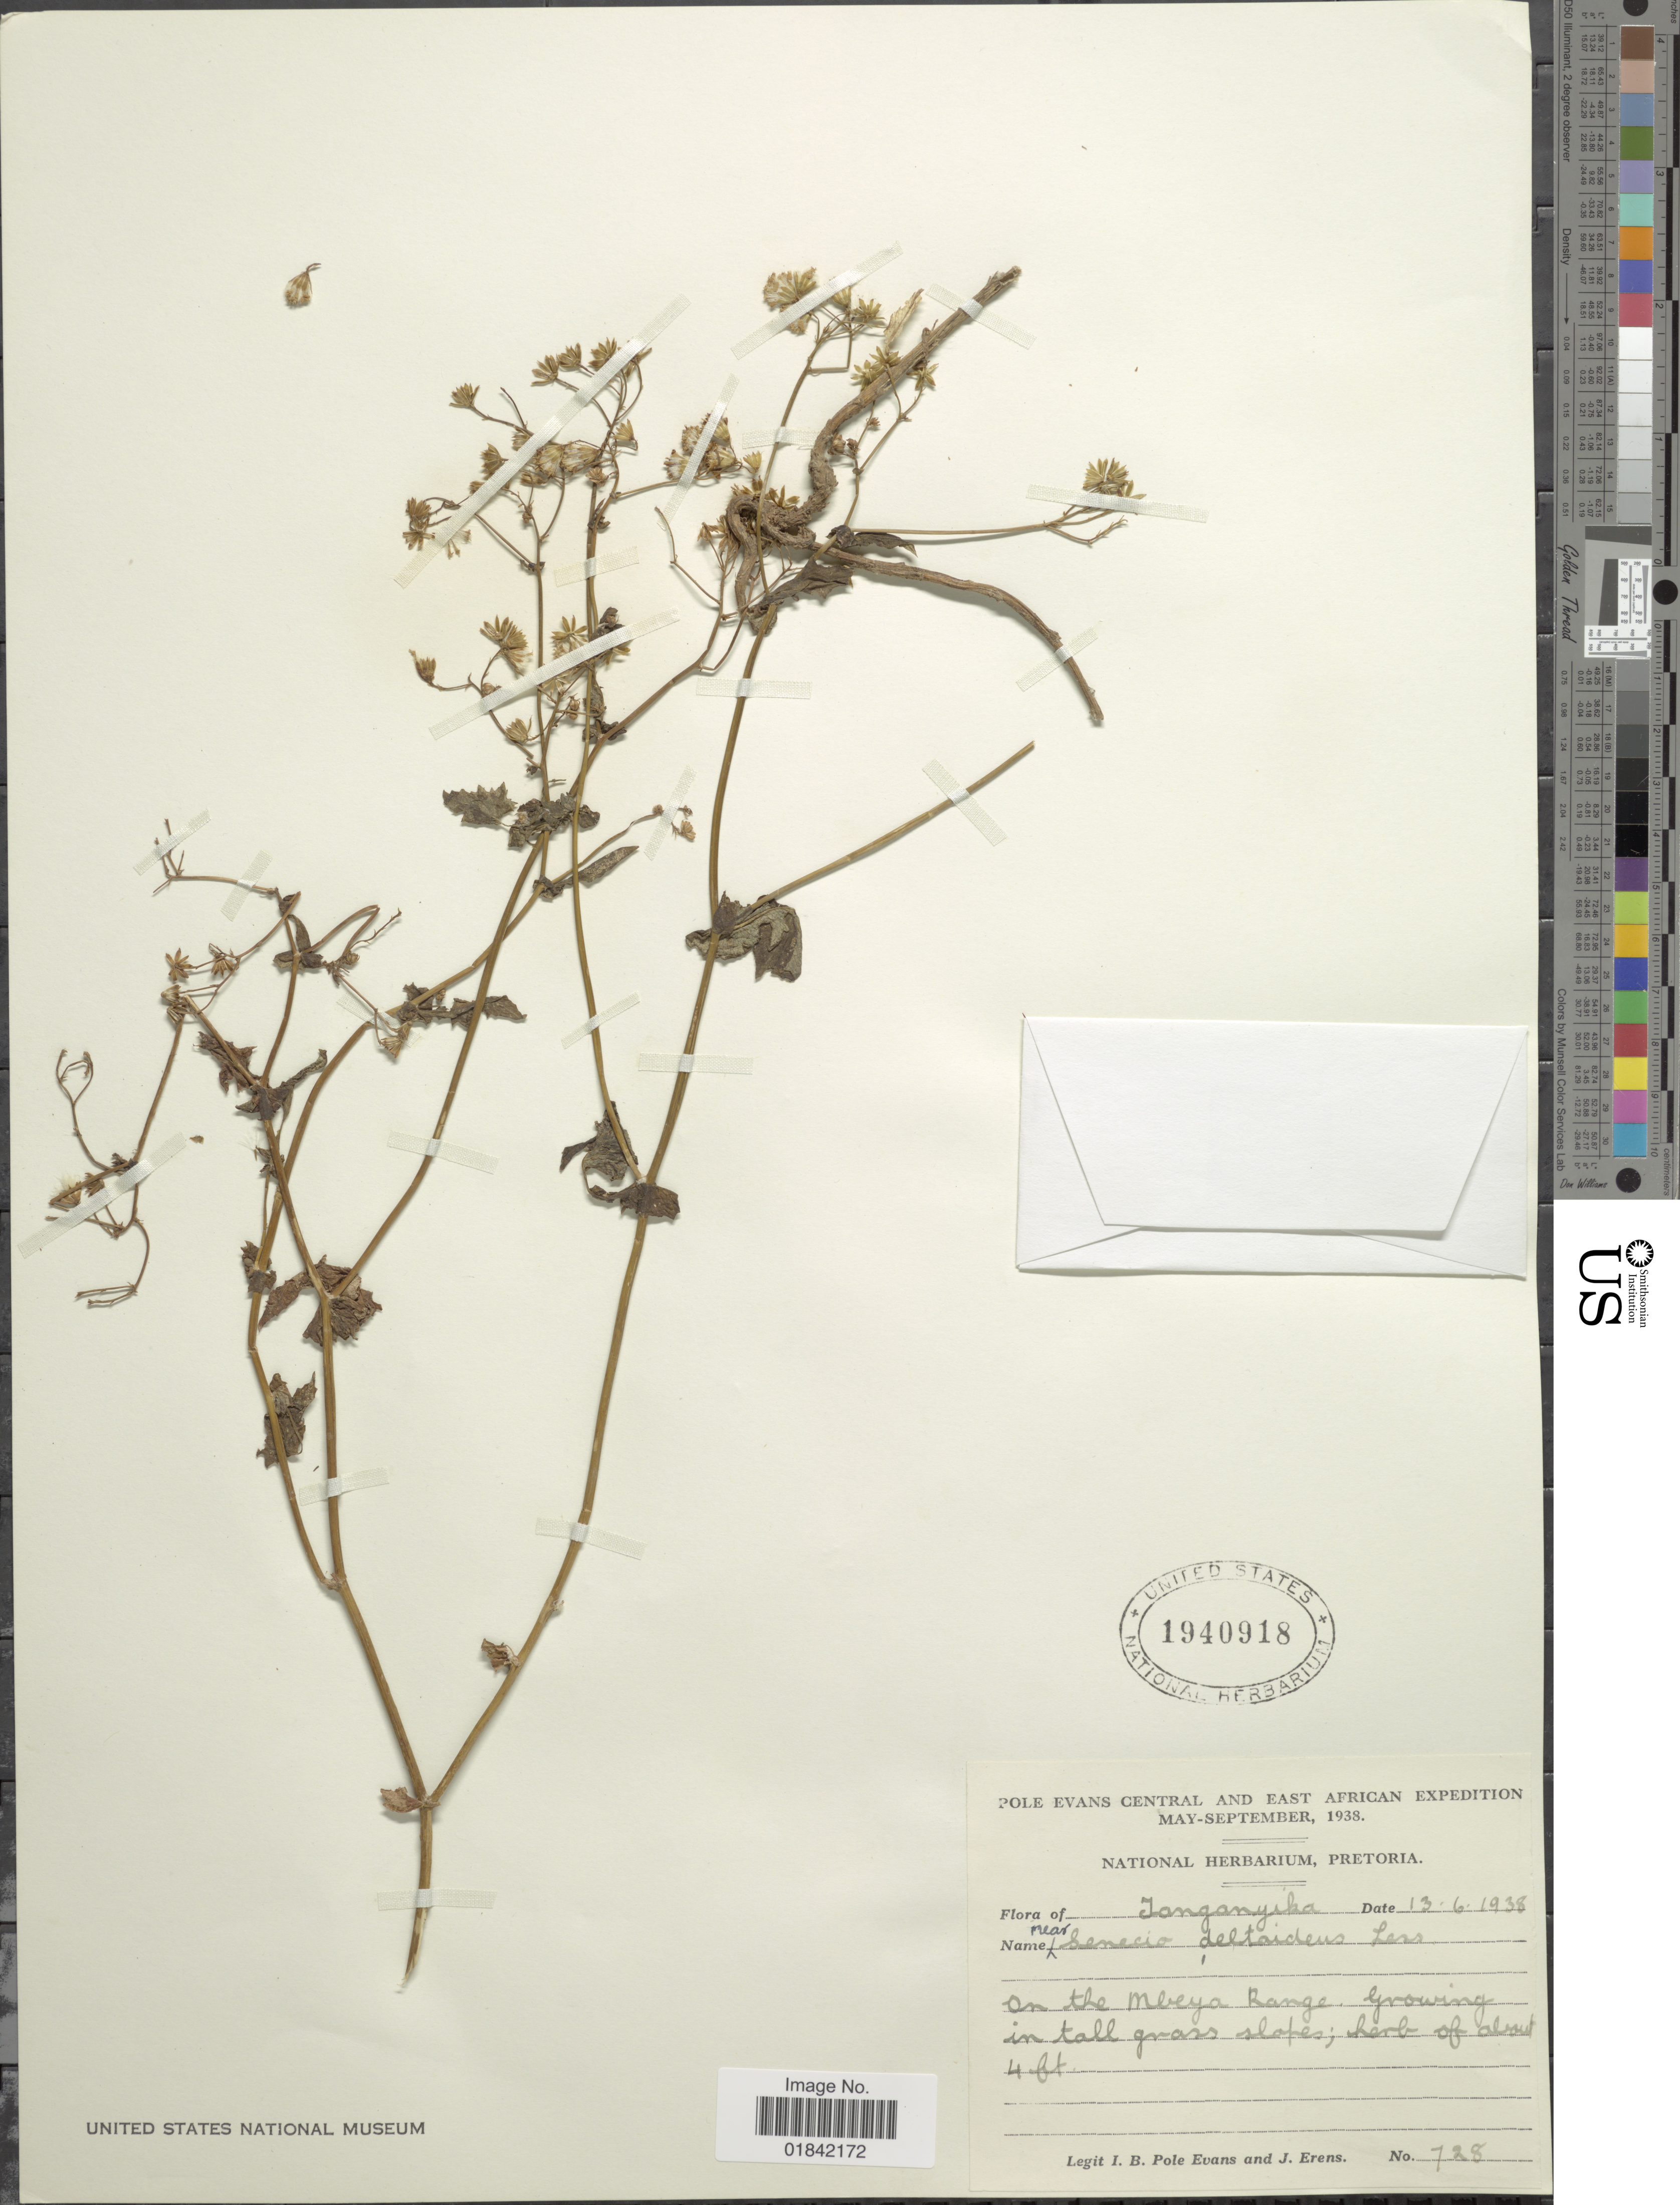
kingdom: Plantae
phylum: Tracheophyta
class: Magnoliopsida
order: Asterales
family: Asteraceae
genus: Senecio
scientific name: Senecio deltoideus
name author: Less.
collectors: I. B. Pole-Evans & J. Erens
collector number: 728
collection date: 1938-06-13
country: Tanzania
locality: Tanganyika, on the Mbeya Range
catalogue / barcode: US 1940918